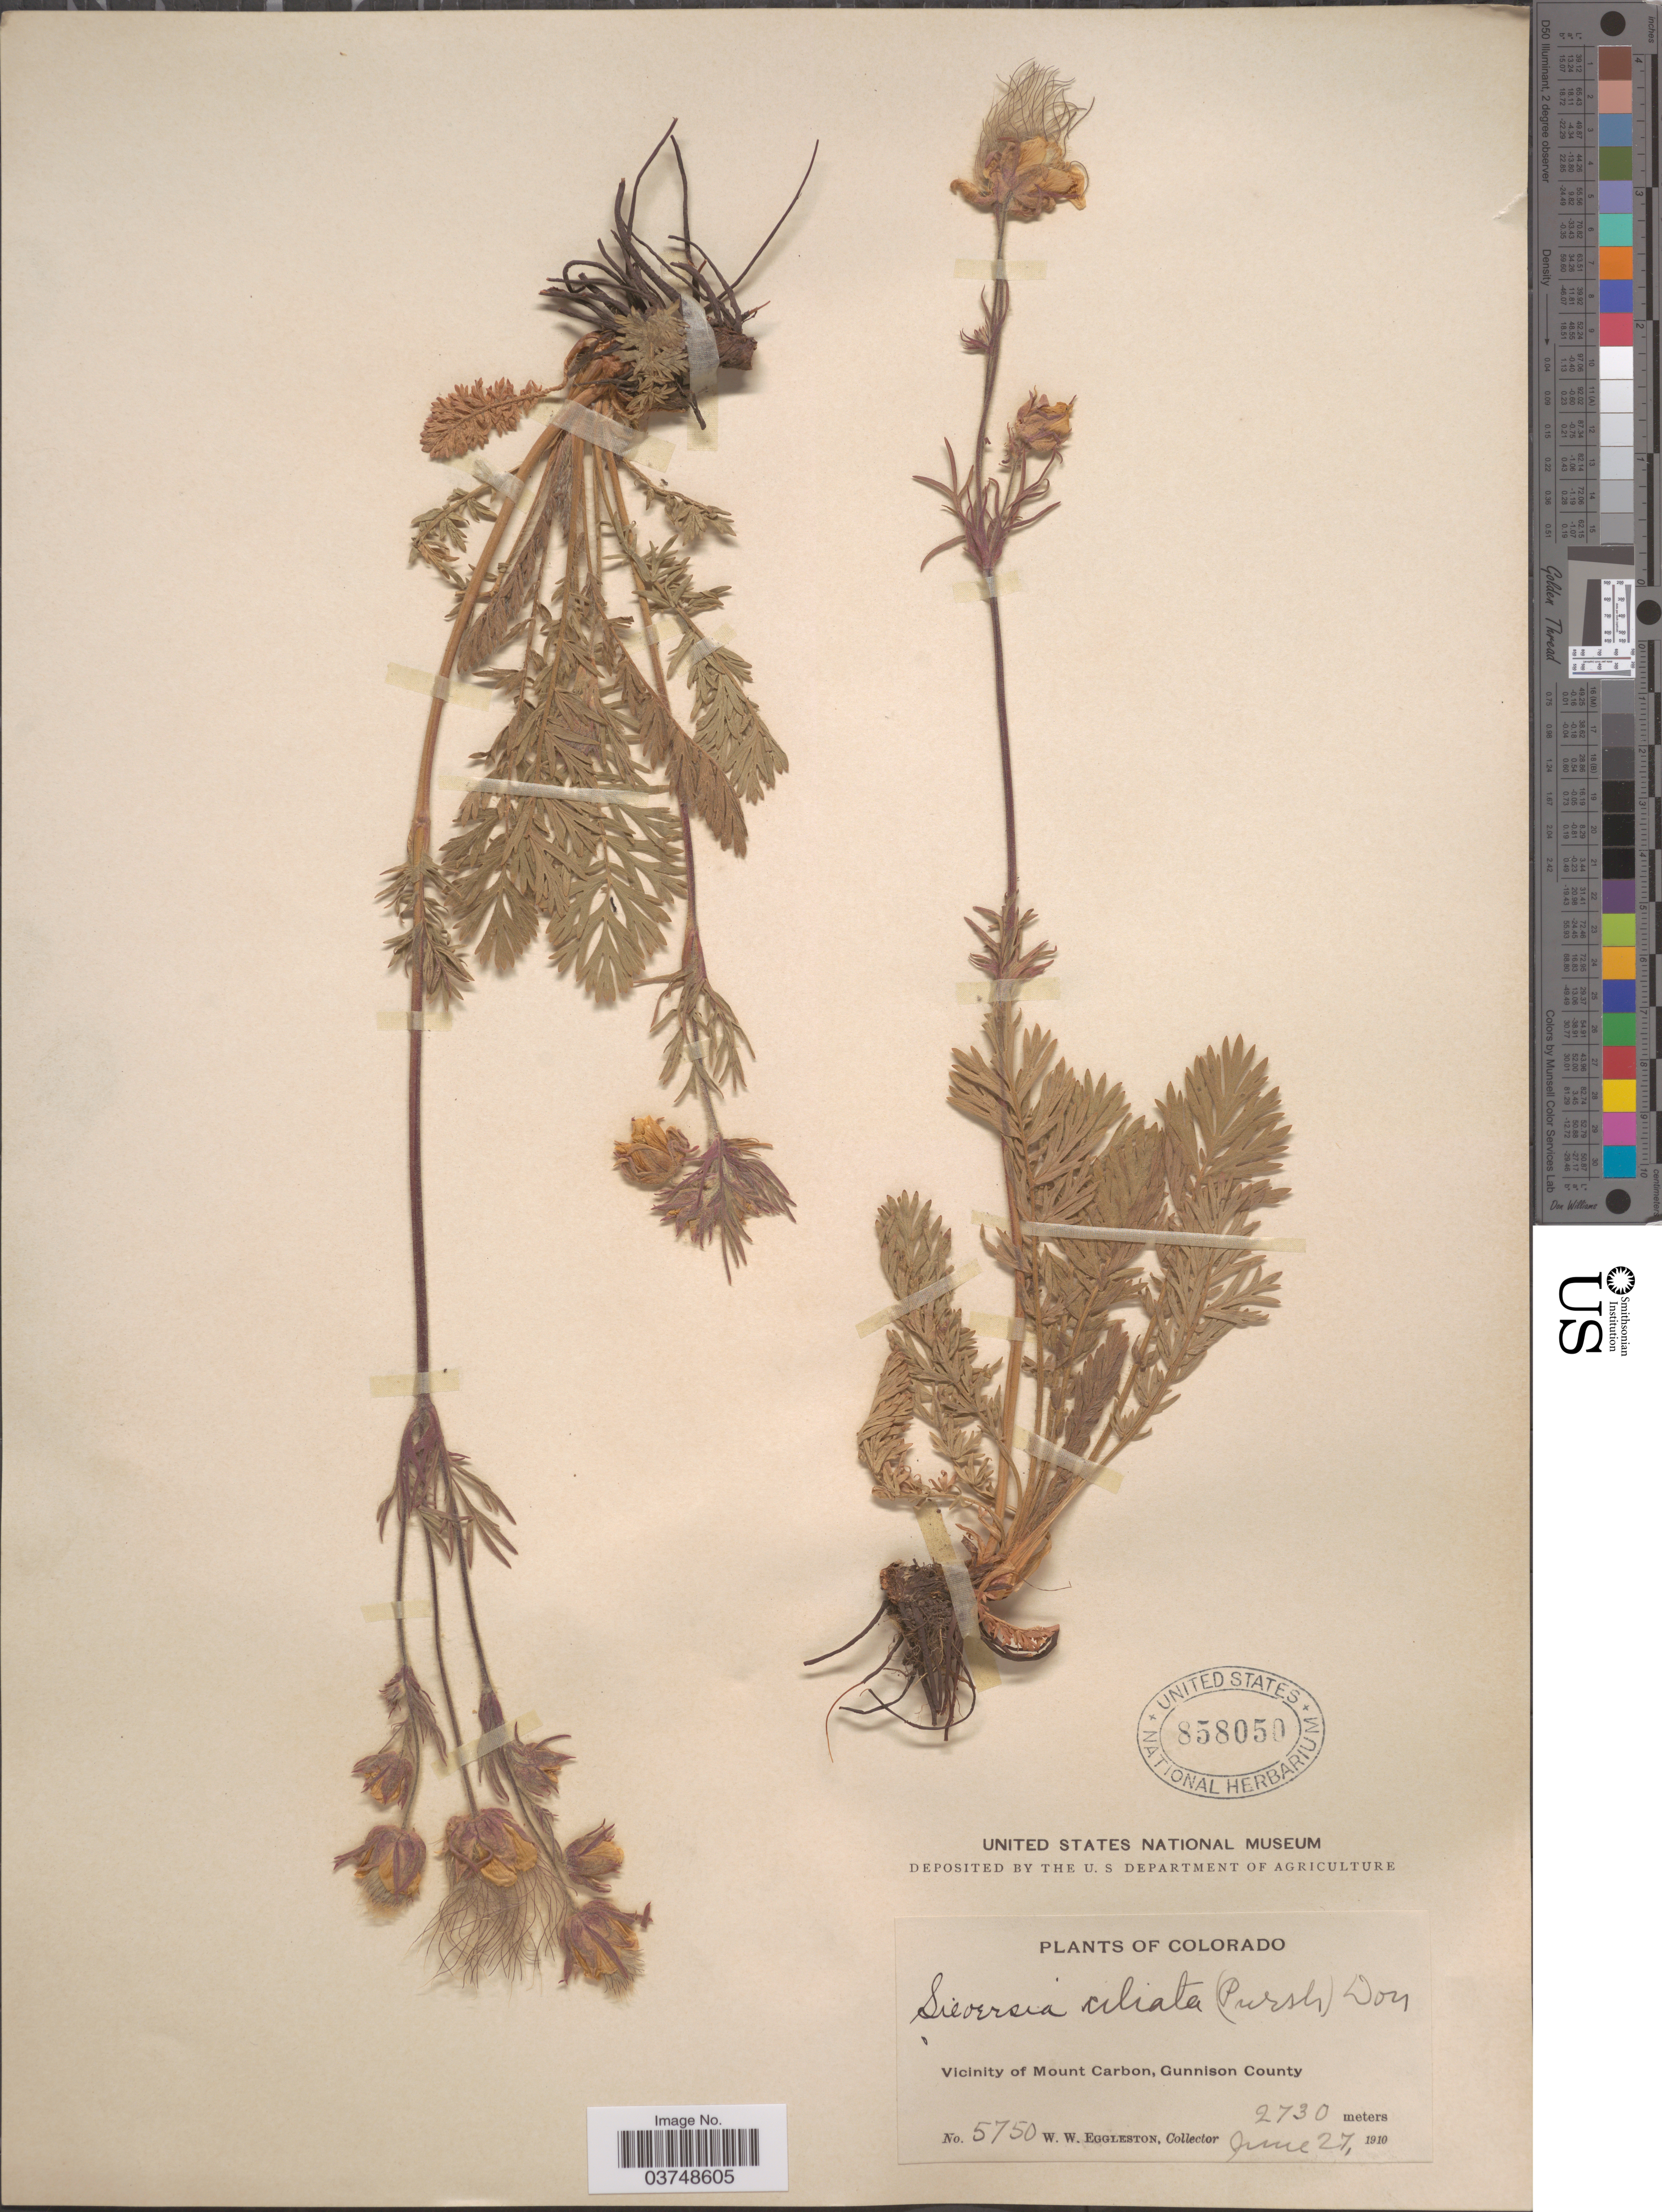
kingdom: Plantae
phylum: Tracheophyta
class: Magnoliopsida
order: Rosales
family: Rosaceae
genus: Geum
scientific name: Geum triflorum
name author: Pursh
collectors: W. W. Eggleston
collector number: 5750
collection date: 1910-06-27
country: United States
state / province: Colorado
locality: Vicinity of Mount Carbon, Gunnison County.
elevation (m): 2730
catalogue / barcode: US 858050